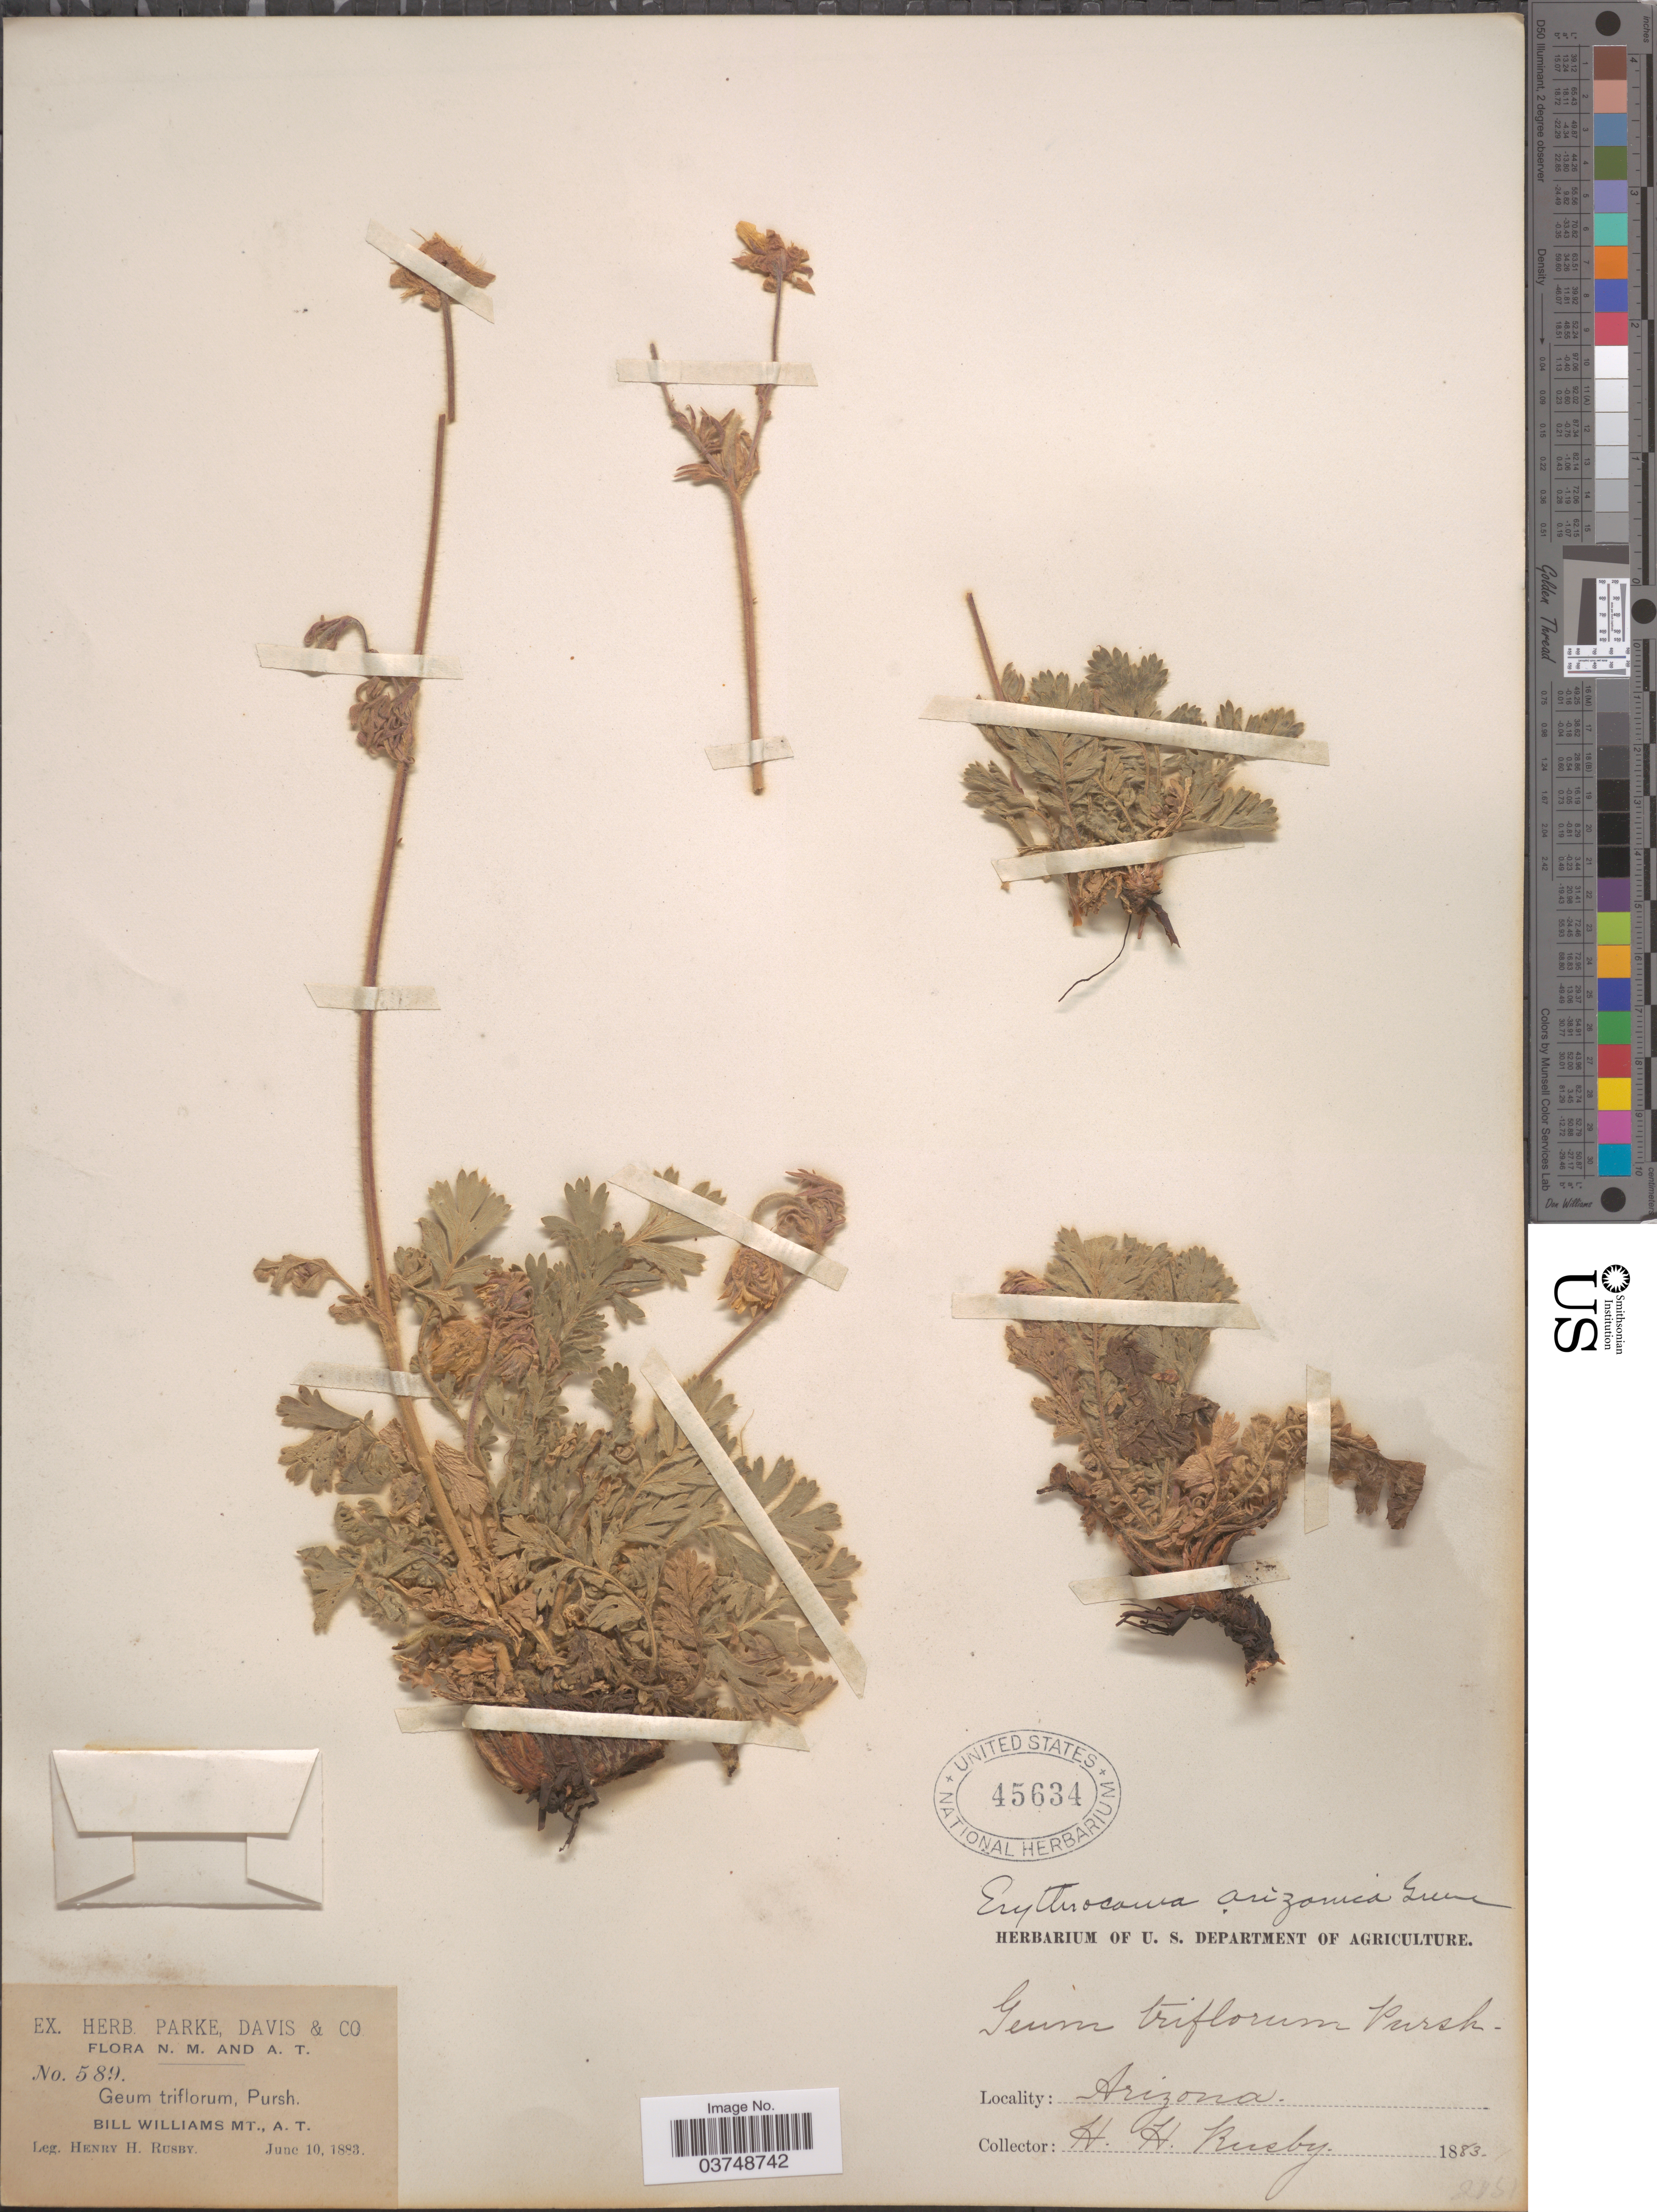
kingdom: Plantae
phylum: Tracheophyta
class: Magnoliopsida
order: Rosales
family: Rosaceae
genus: Geum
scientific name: Geum triflorum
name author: Pursh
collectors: H. H. Rusby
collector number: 589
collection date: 1893-06-10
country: United States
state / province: Arizona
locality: Bill Williams Mt., A.T.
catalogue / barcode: US 45634